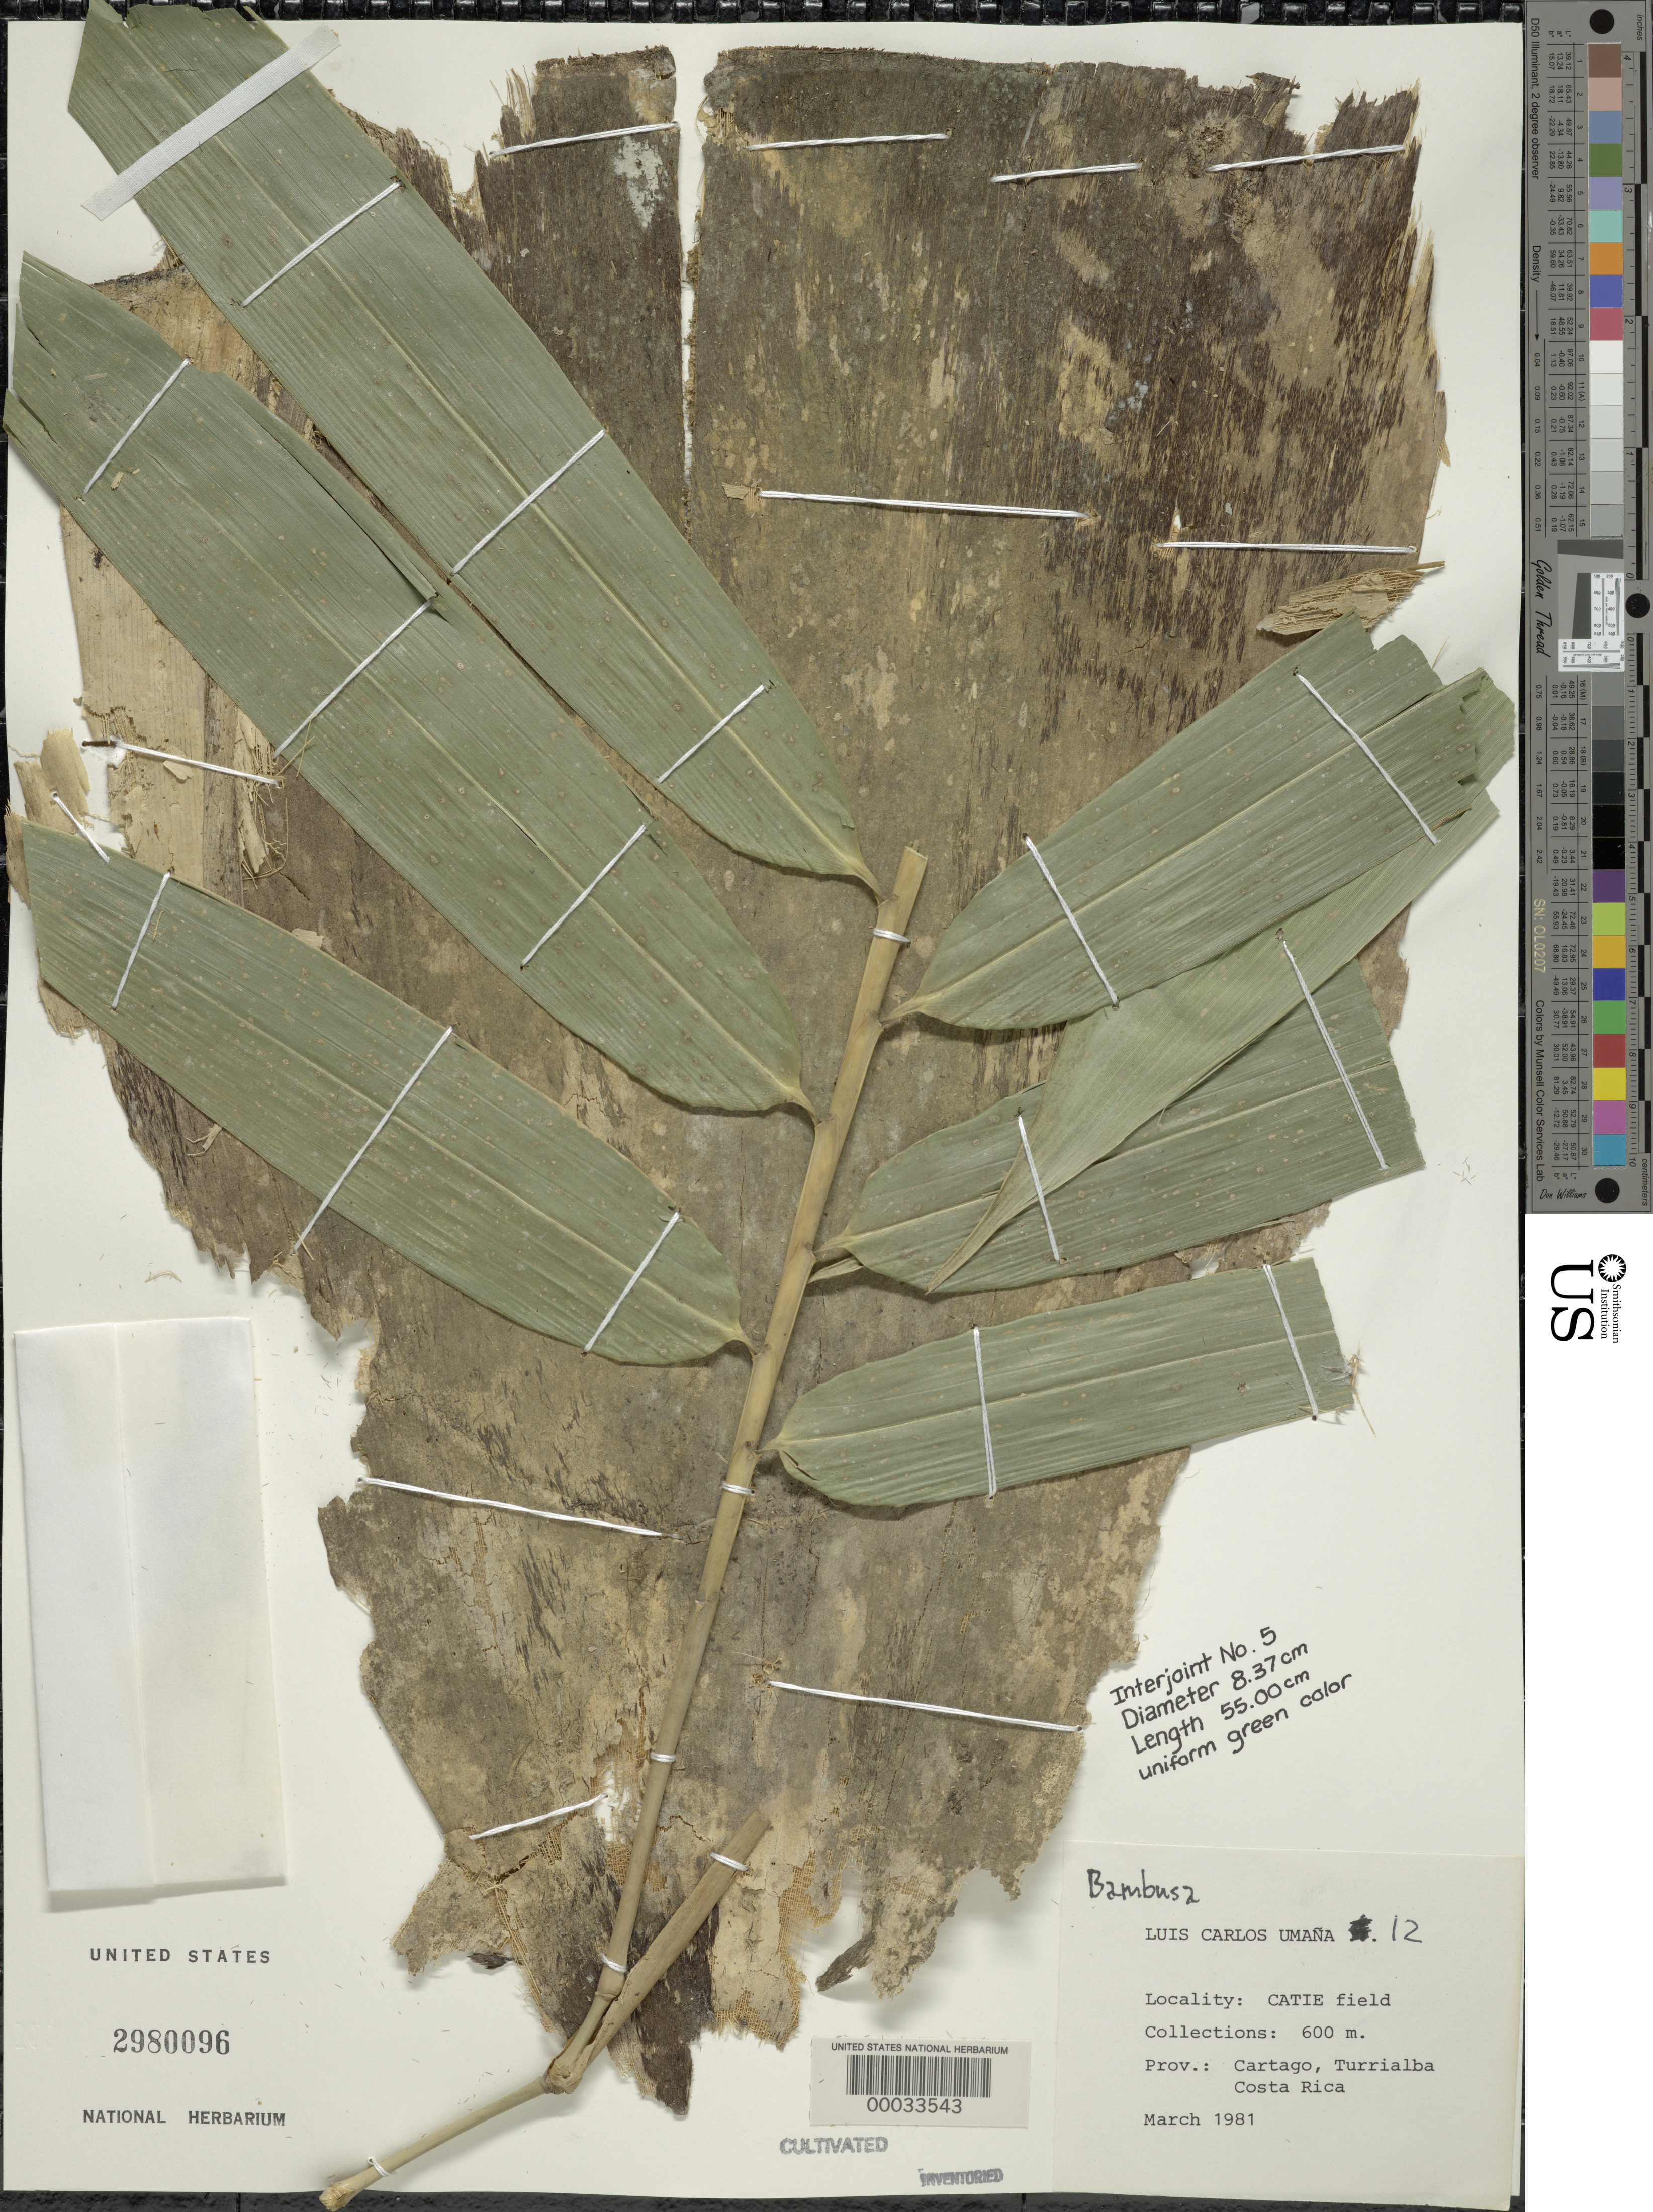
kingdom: Plantae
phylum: Tracheophyta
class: Liliopsida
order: Poales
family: Poaceae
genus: Bambusa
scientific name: Bambusa sp.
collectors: L. C. Umaña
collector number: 12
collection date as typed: Mar 1981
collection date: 1981-03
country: Costa Rica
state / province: Cartago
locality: Catie field, Turrialba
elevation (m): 600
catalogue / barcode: US 2980096